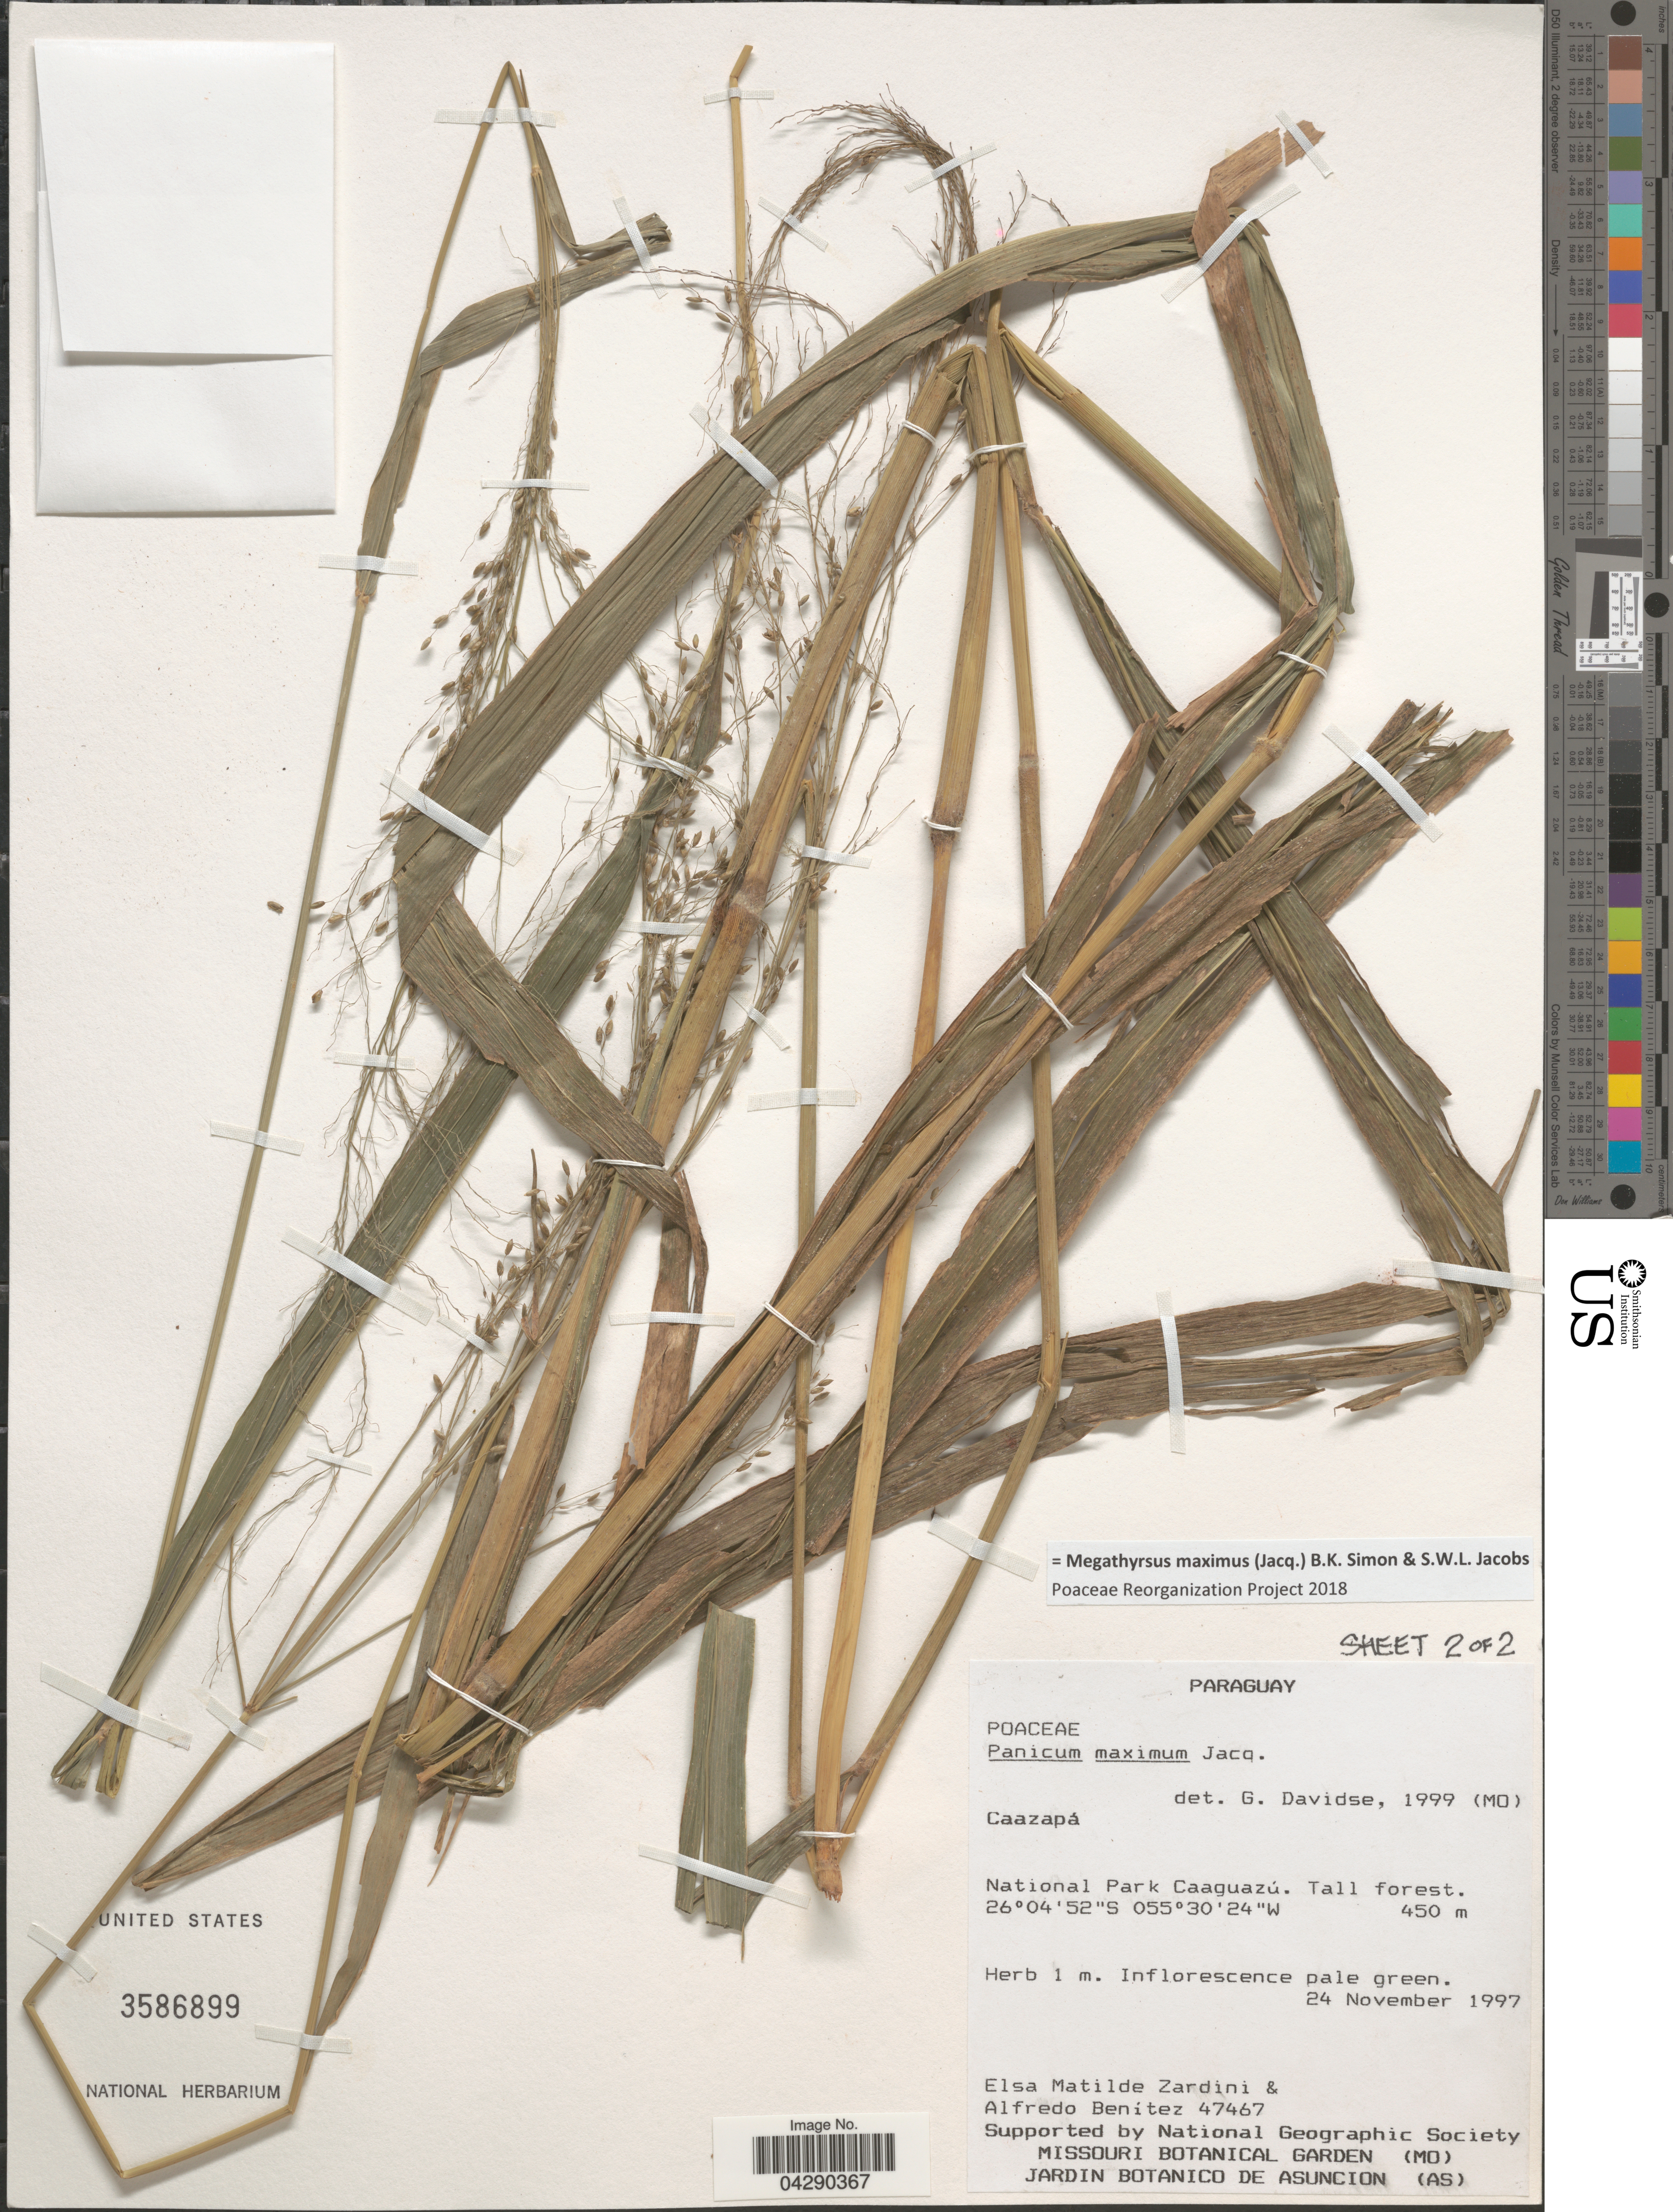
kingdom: Plantae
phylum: Tracheophyta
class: Liliopsida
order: Poales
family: Poaceae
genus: Megathyrsus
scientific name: Megathyrsus maximus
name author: (Jacq.) B.K. Simon & S.W.L. Jacobs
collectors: E. M. Zardini & A. Benítez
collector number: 47467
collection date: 1997-11-24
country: Paraguay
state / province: Caazapa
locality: National Park Caaguazú.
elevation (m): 450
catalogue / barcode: US 3586899